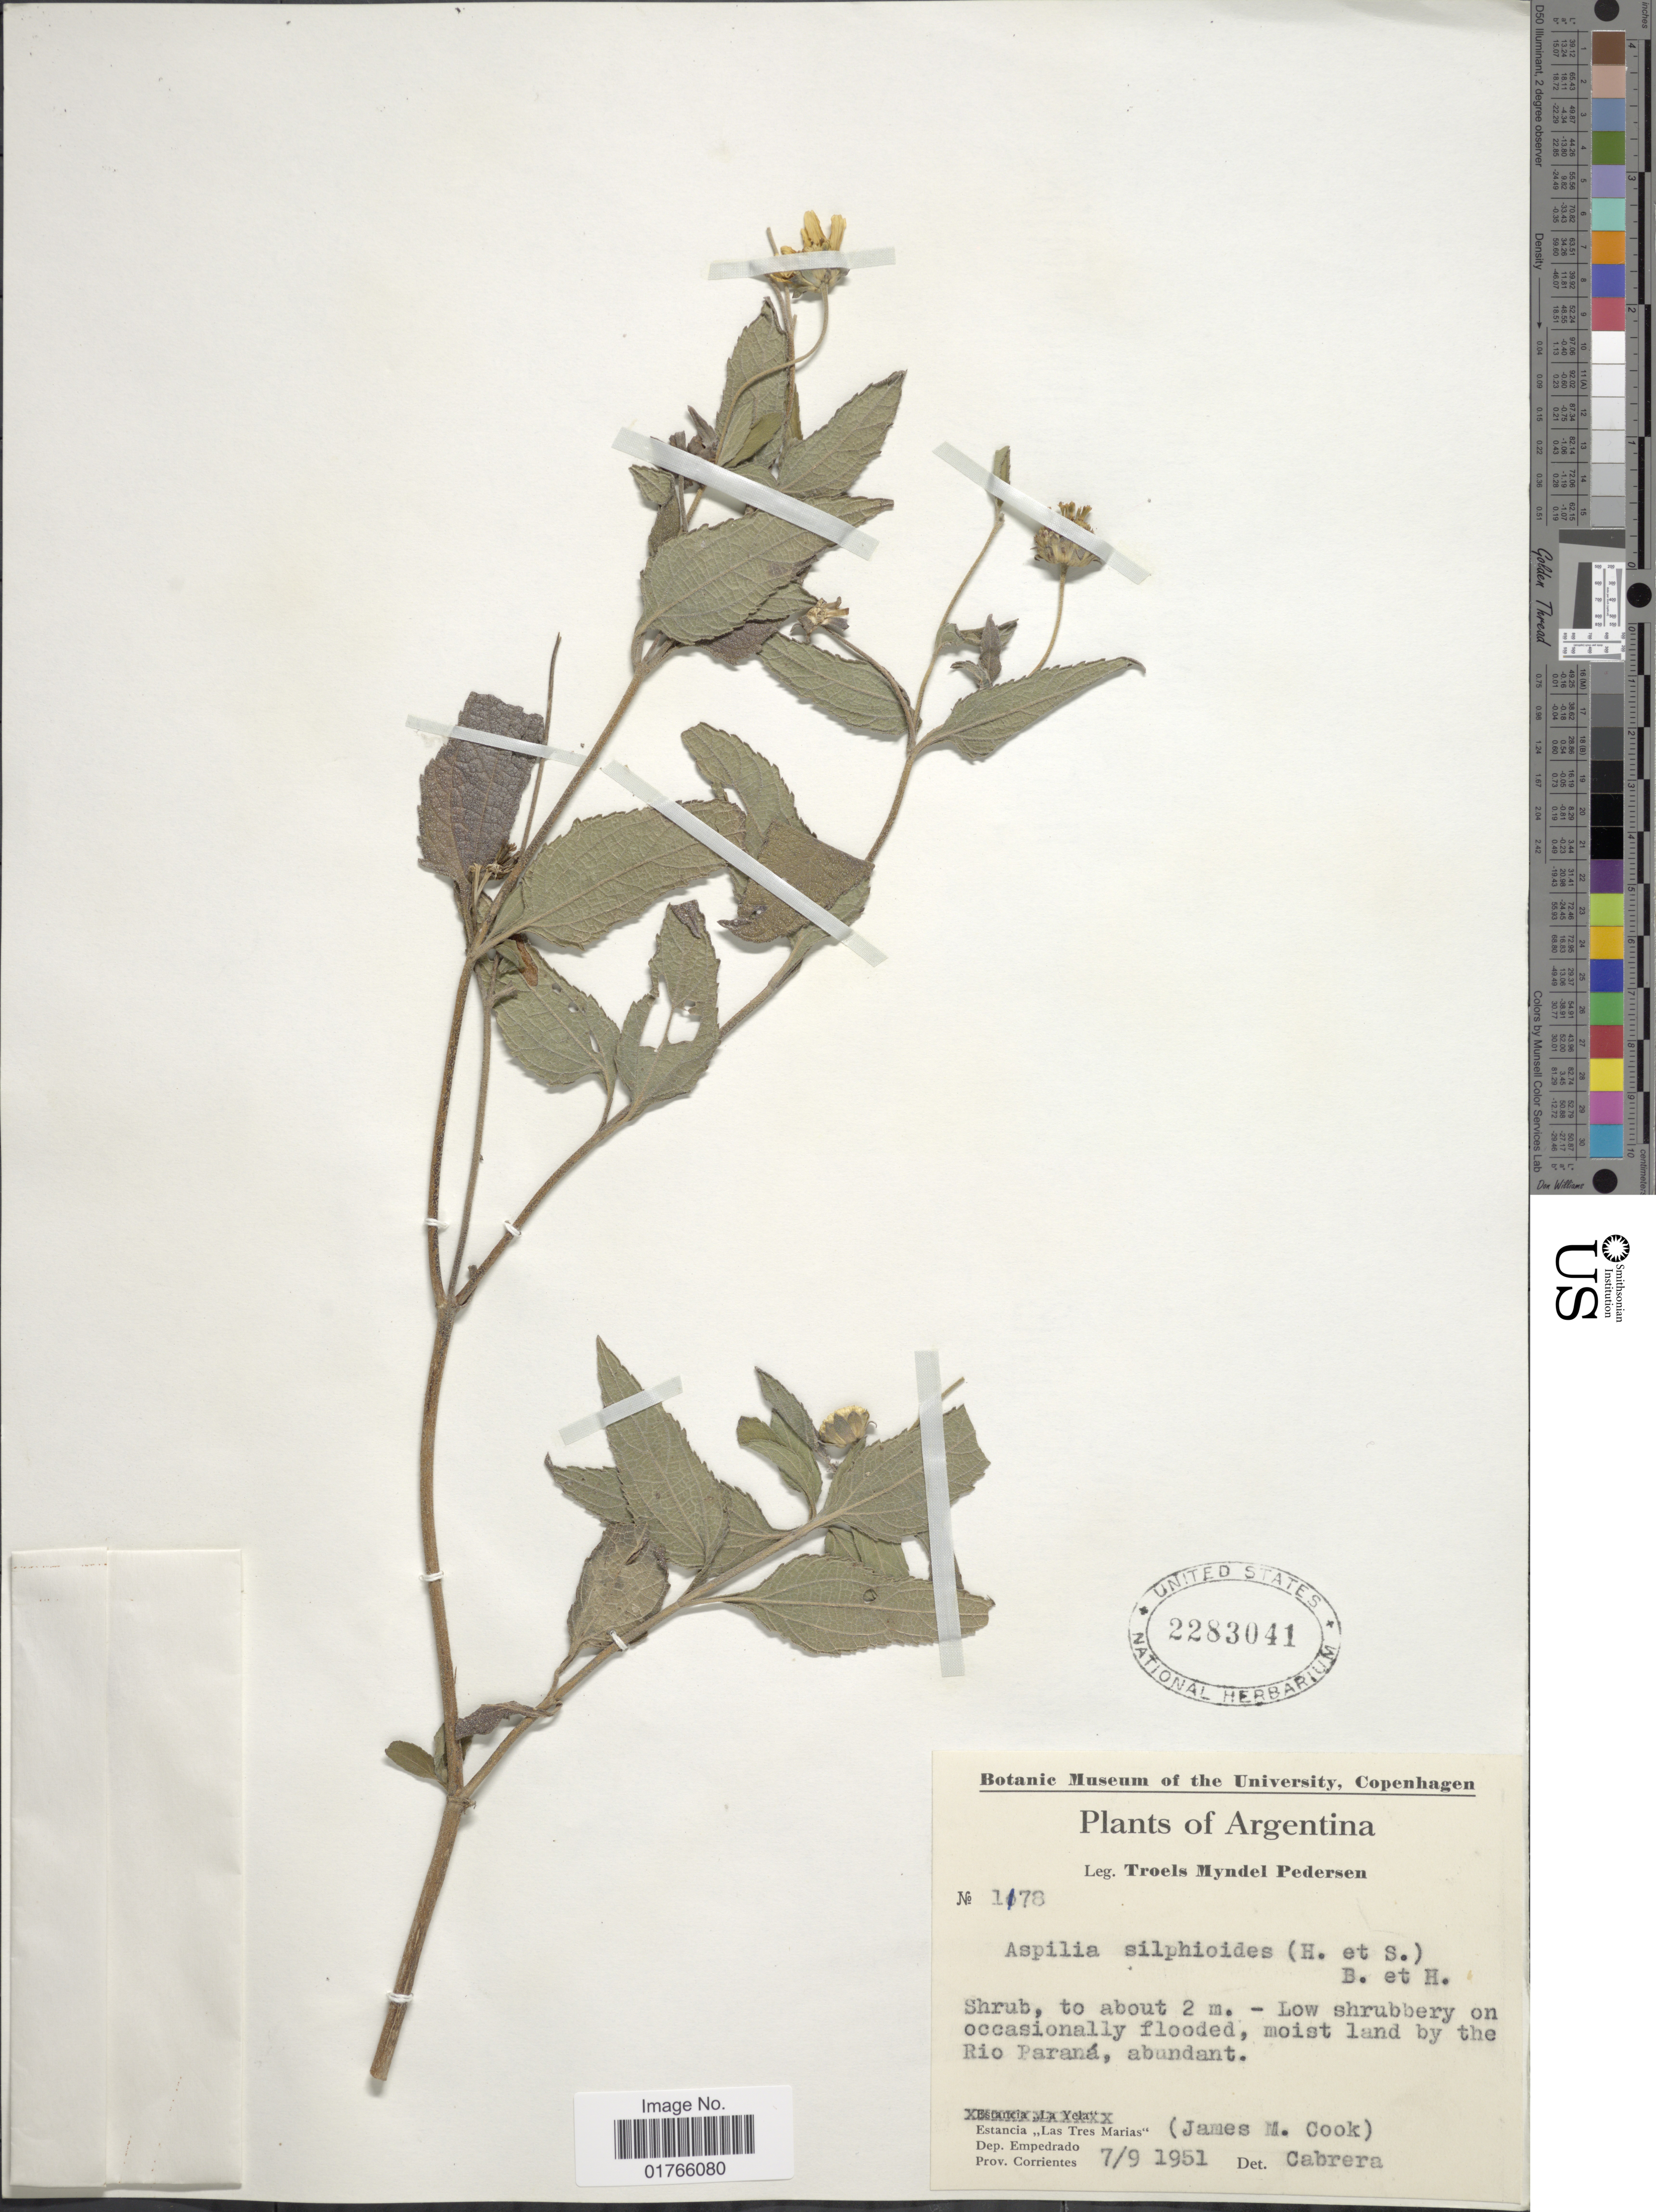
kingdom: Plantae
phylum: Tracheophyta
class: Magnoliopsida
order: Asterales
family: Asteraceae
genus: Aspilia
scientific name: Aspilia silphioides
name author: (Hook. & Arn.) Benth. ex Benth. & Hook. f.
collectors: T. Pederson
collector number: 1178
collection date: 1951-09-07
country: Argentina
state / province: Corrientes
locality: Rio Parana, Estancia Las Tres Marias, Dep. Empedrado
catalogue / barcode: US 2283041